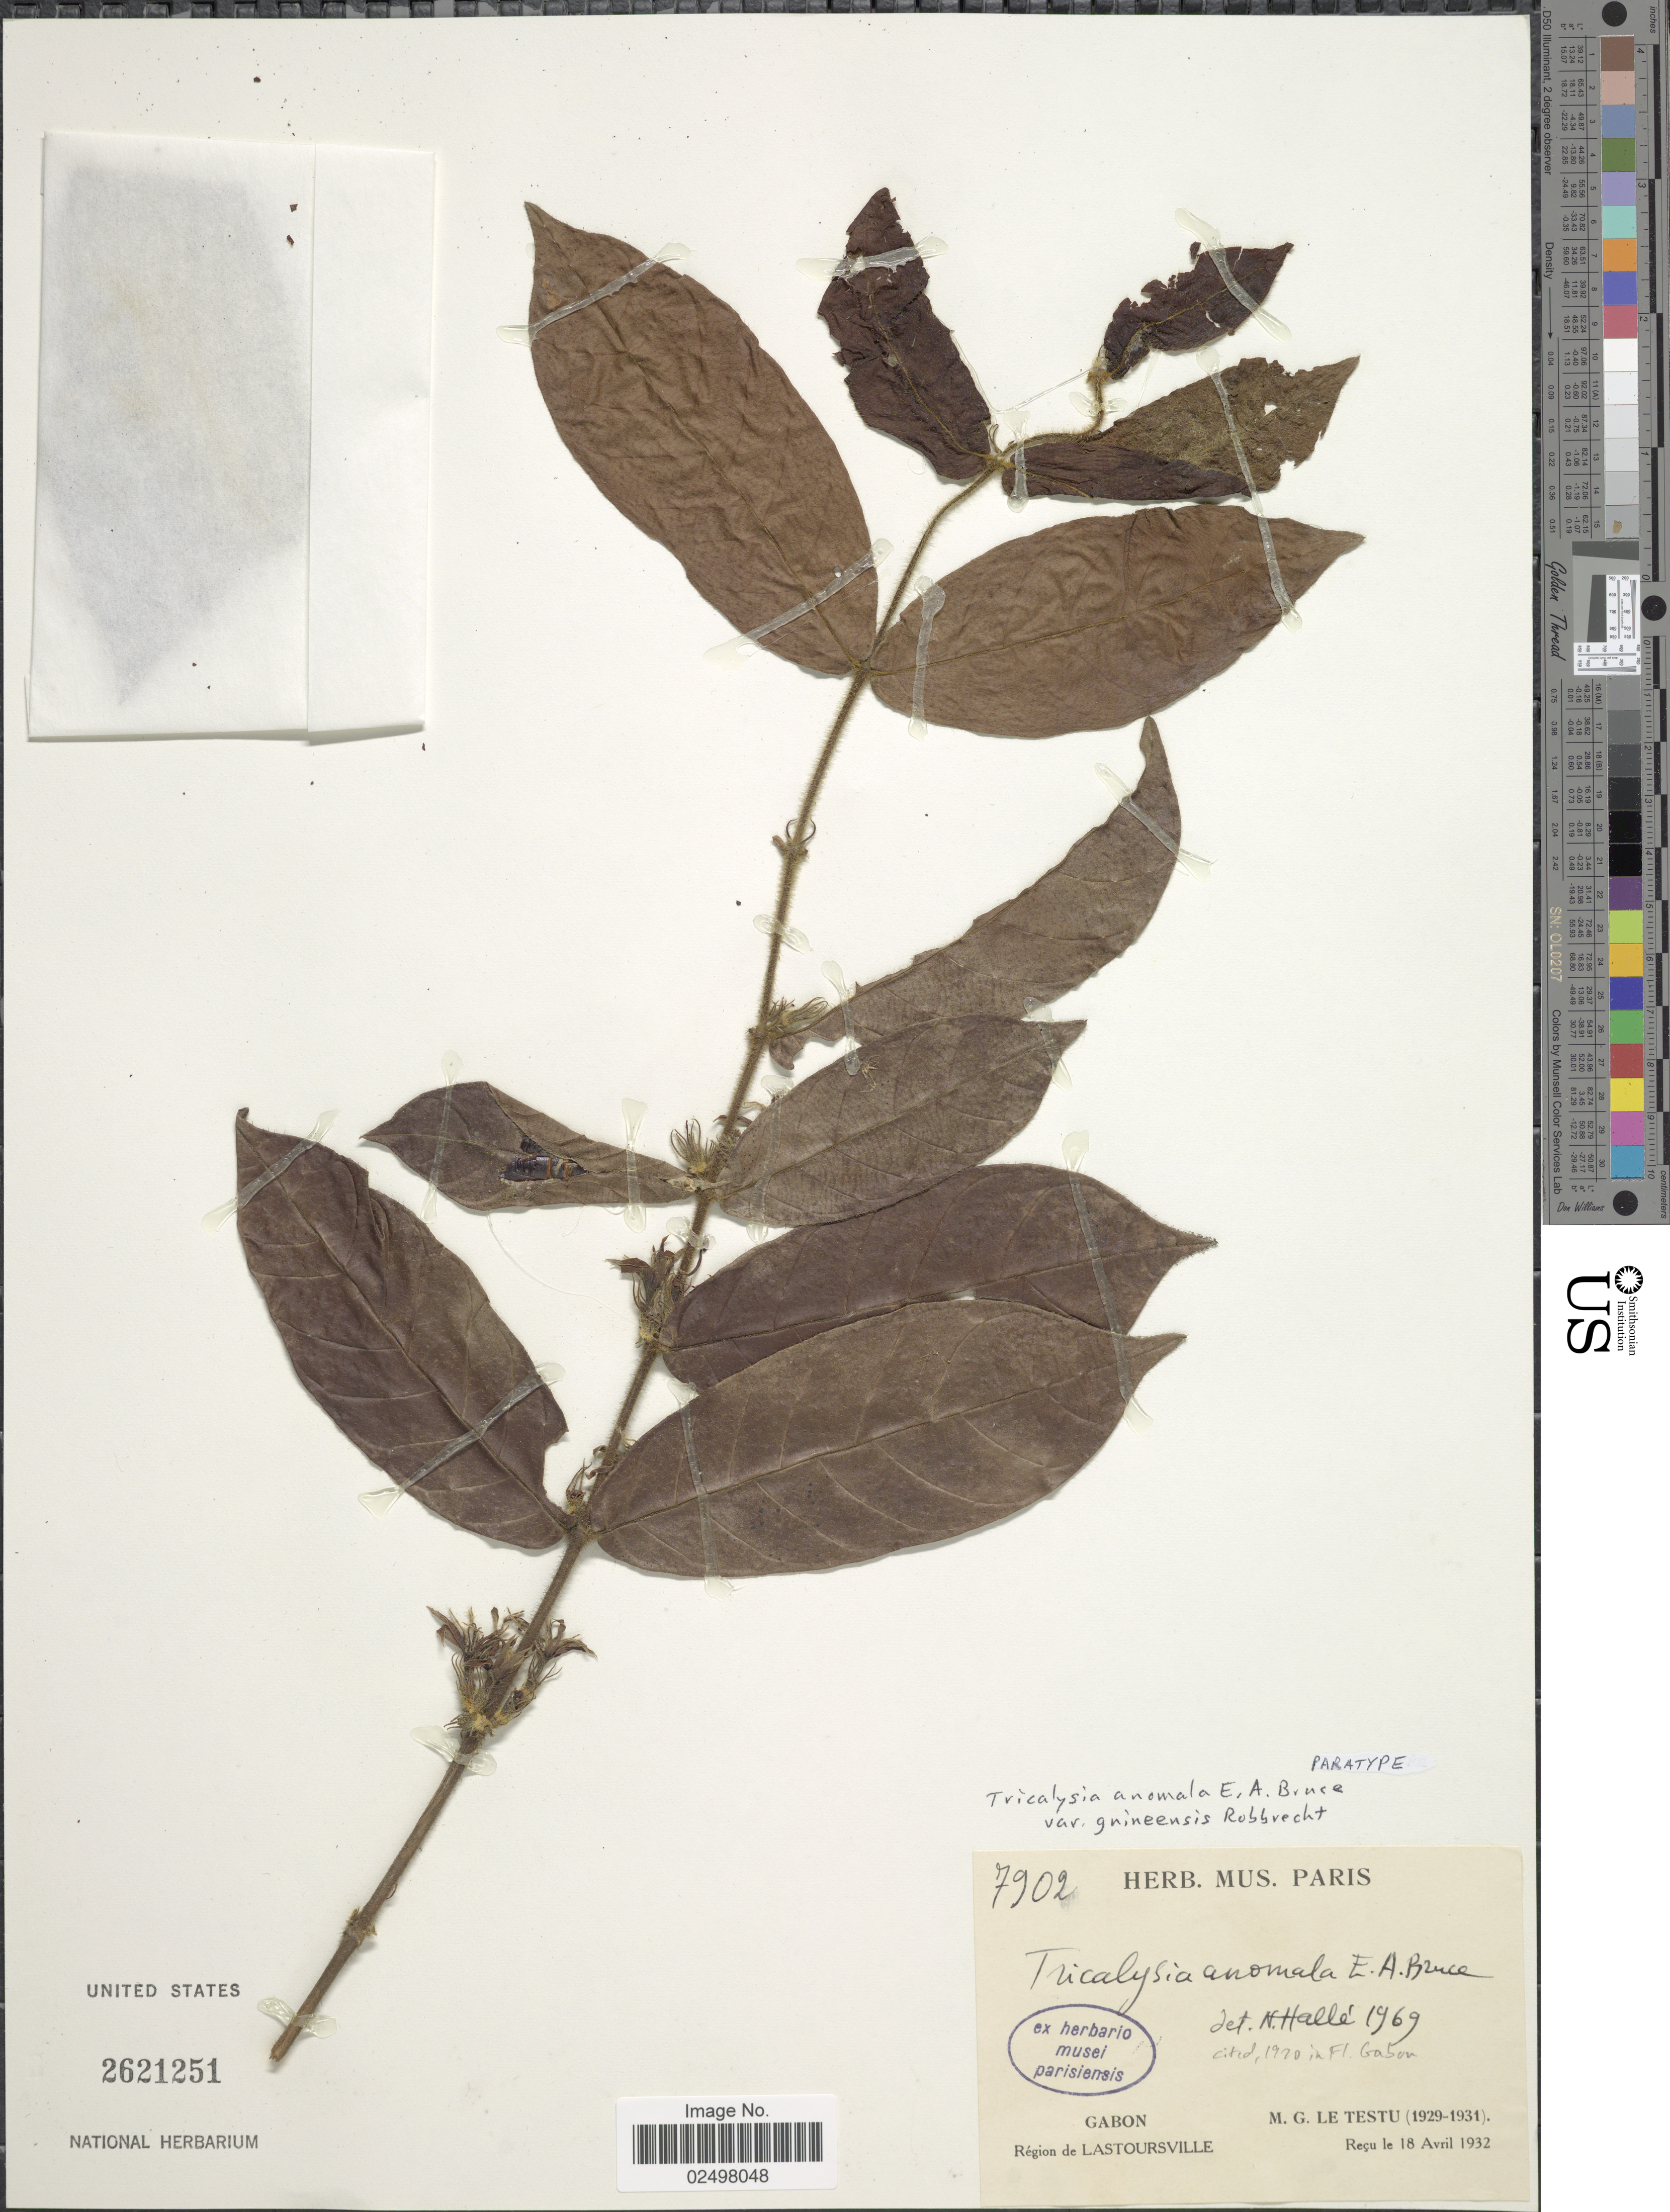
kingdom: Plantae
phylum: Tracheophyta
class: Magnoliopsida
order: Gentianales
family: Rubiaceae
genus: Tricalysia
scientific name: Tricalysia anomala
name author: E.A. Bruce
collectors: M. Le Testu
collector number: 7902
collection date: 1932-04-18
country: Gabon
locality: Region de Lastoursville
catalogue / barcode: US 2621251